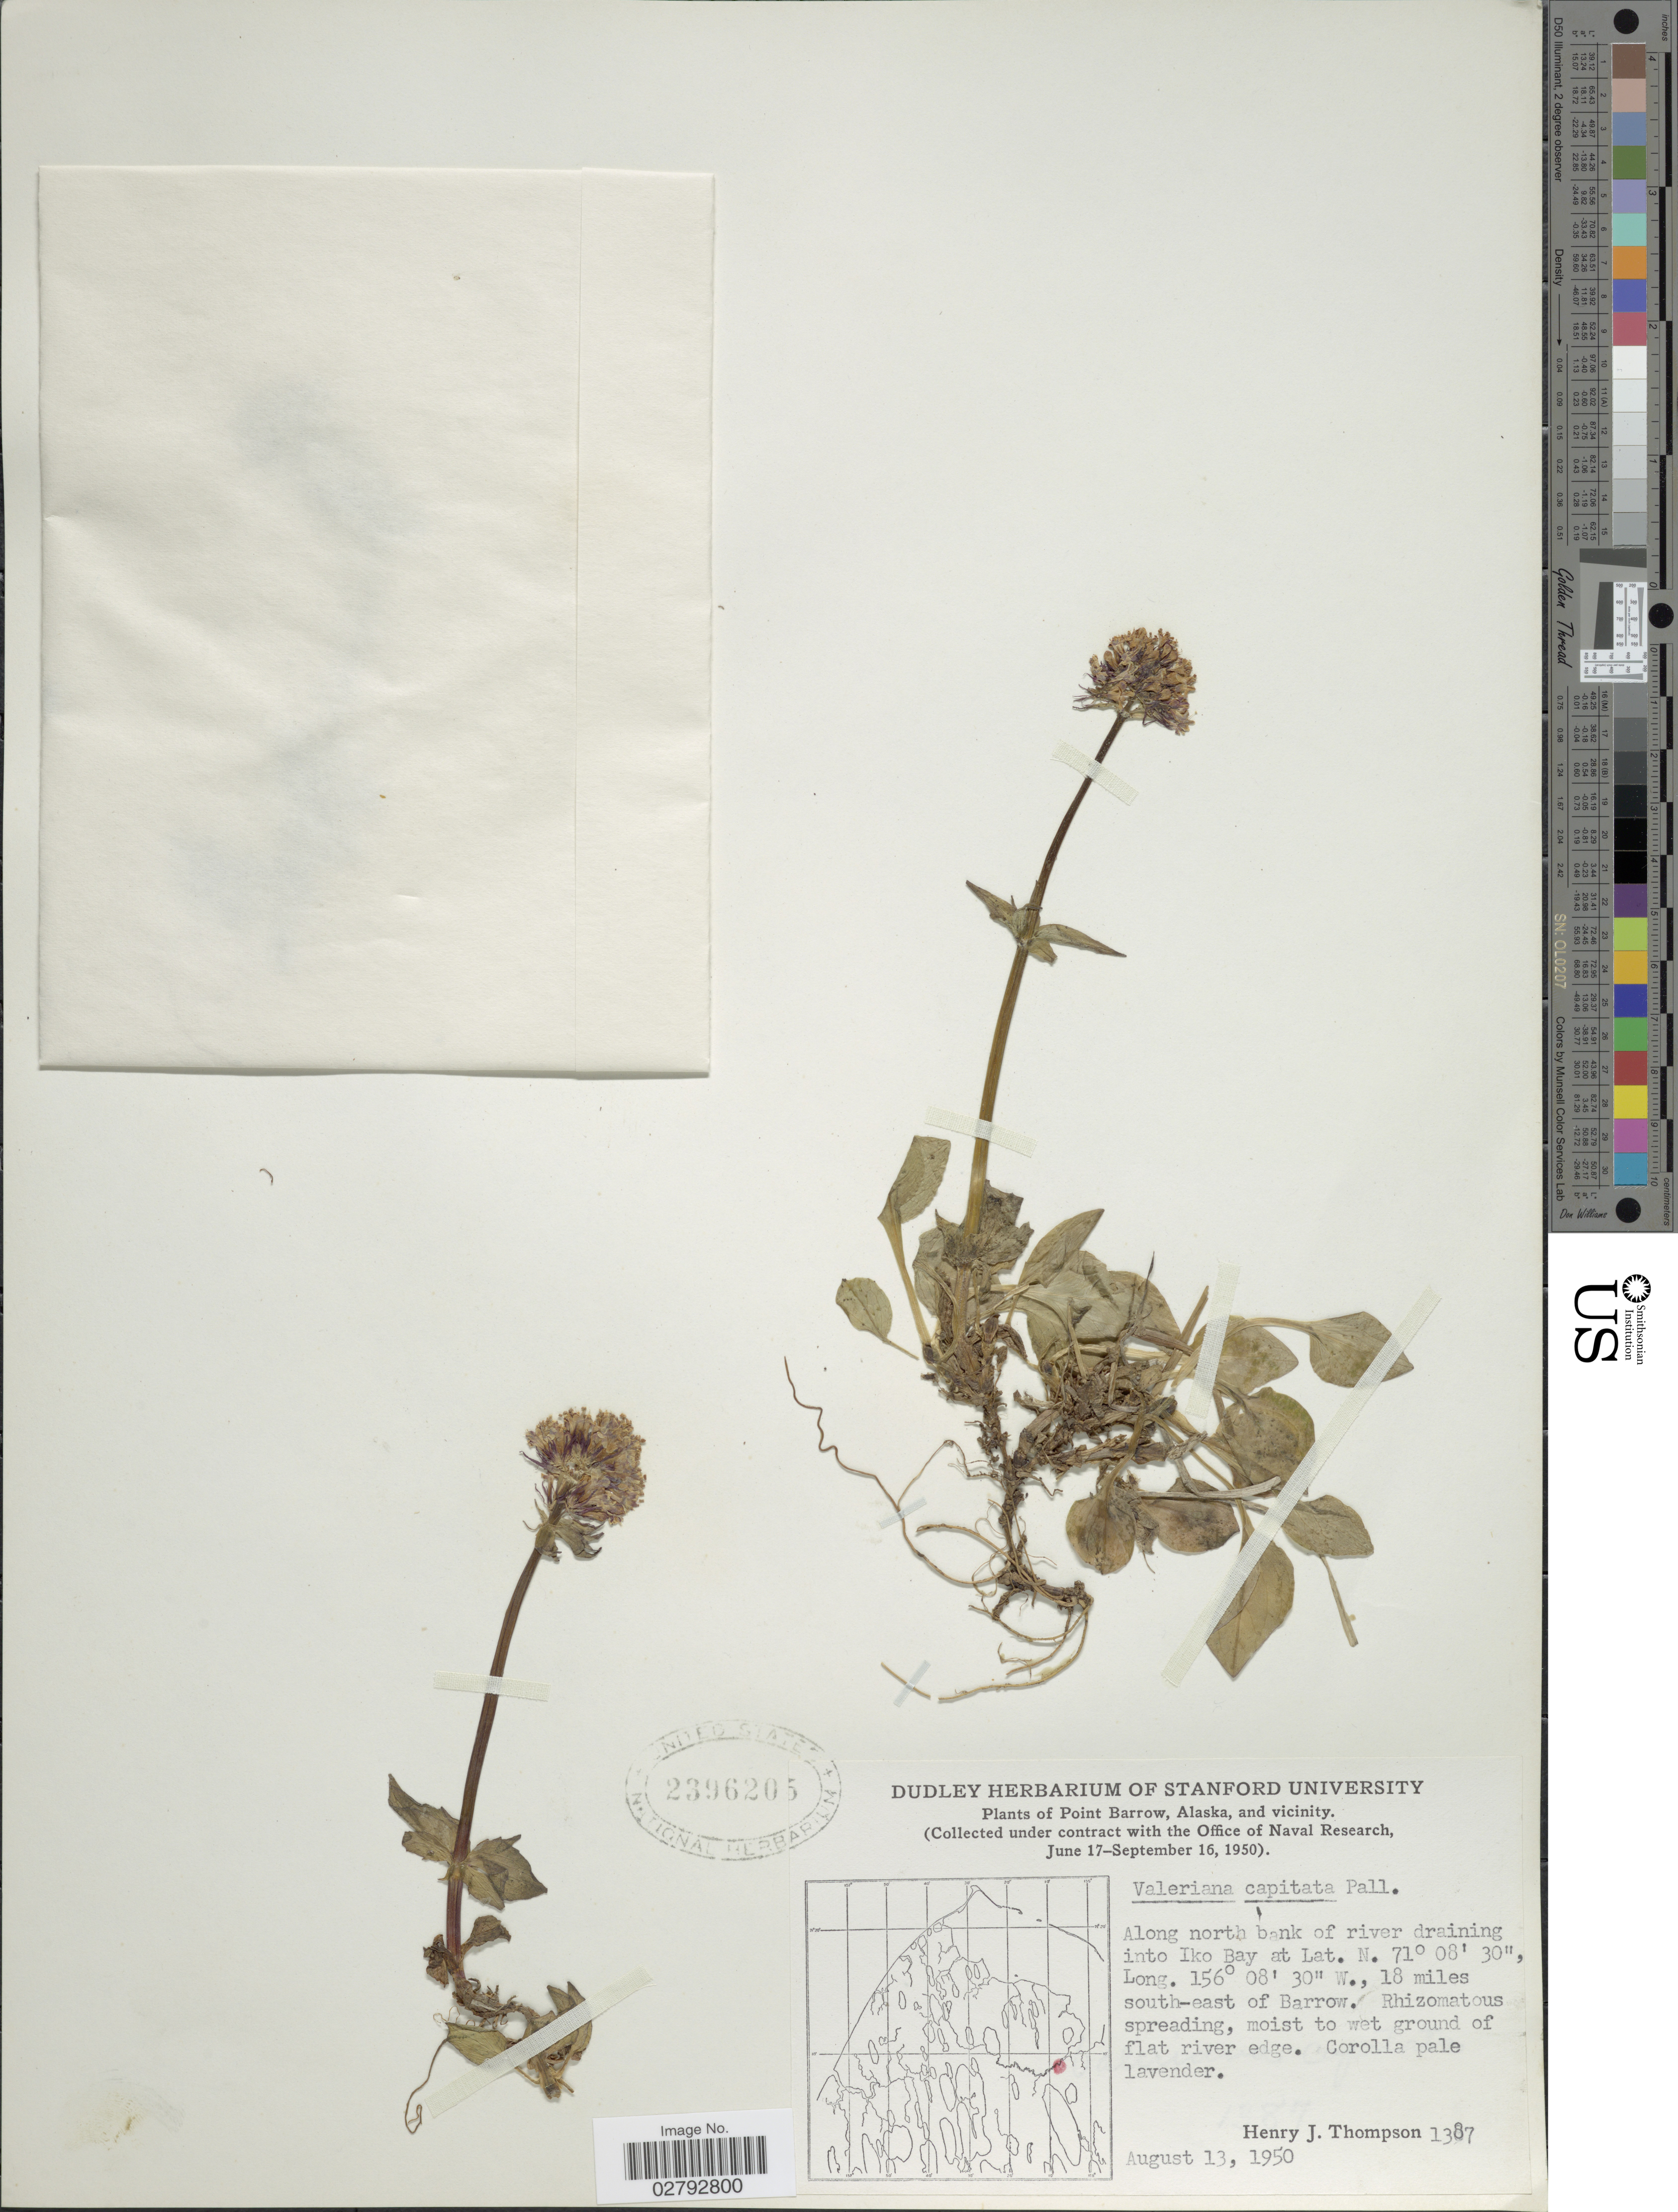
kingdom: Plantae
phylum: Tracheophyta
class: Magnoliopsida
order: Dipsacales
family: Caprifoliaceae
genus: Valeriana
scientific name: Valeriana capitata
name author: Link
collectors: H. J. Thompson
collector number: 1387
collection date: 1950-08-13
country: United States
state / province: Alaska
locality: Point Barrow, Alaska, and vicinity. Along north bank of river draining into Iko Bay. 18 miles south-east of Barrow.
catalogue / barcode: US 2396205